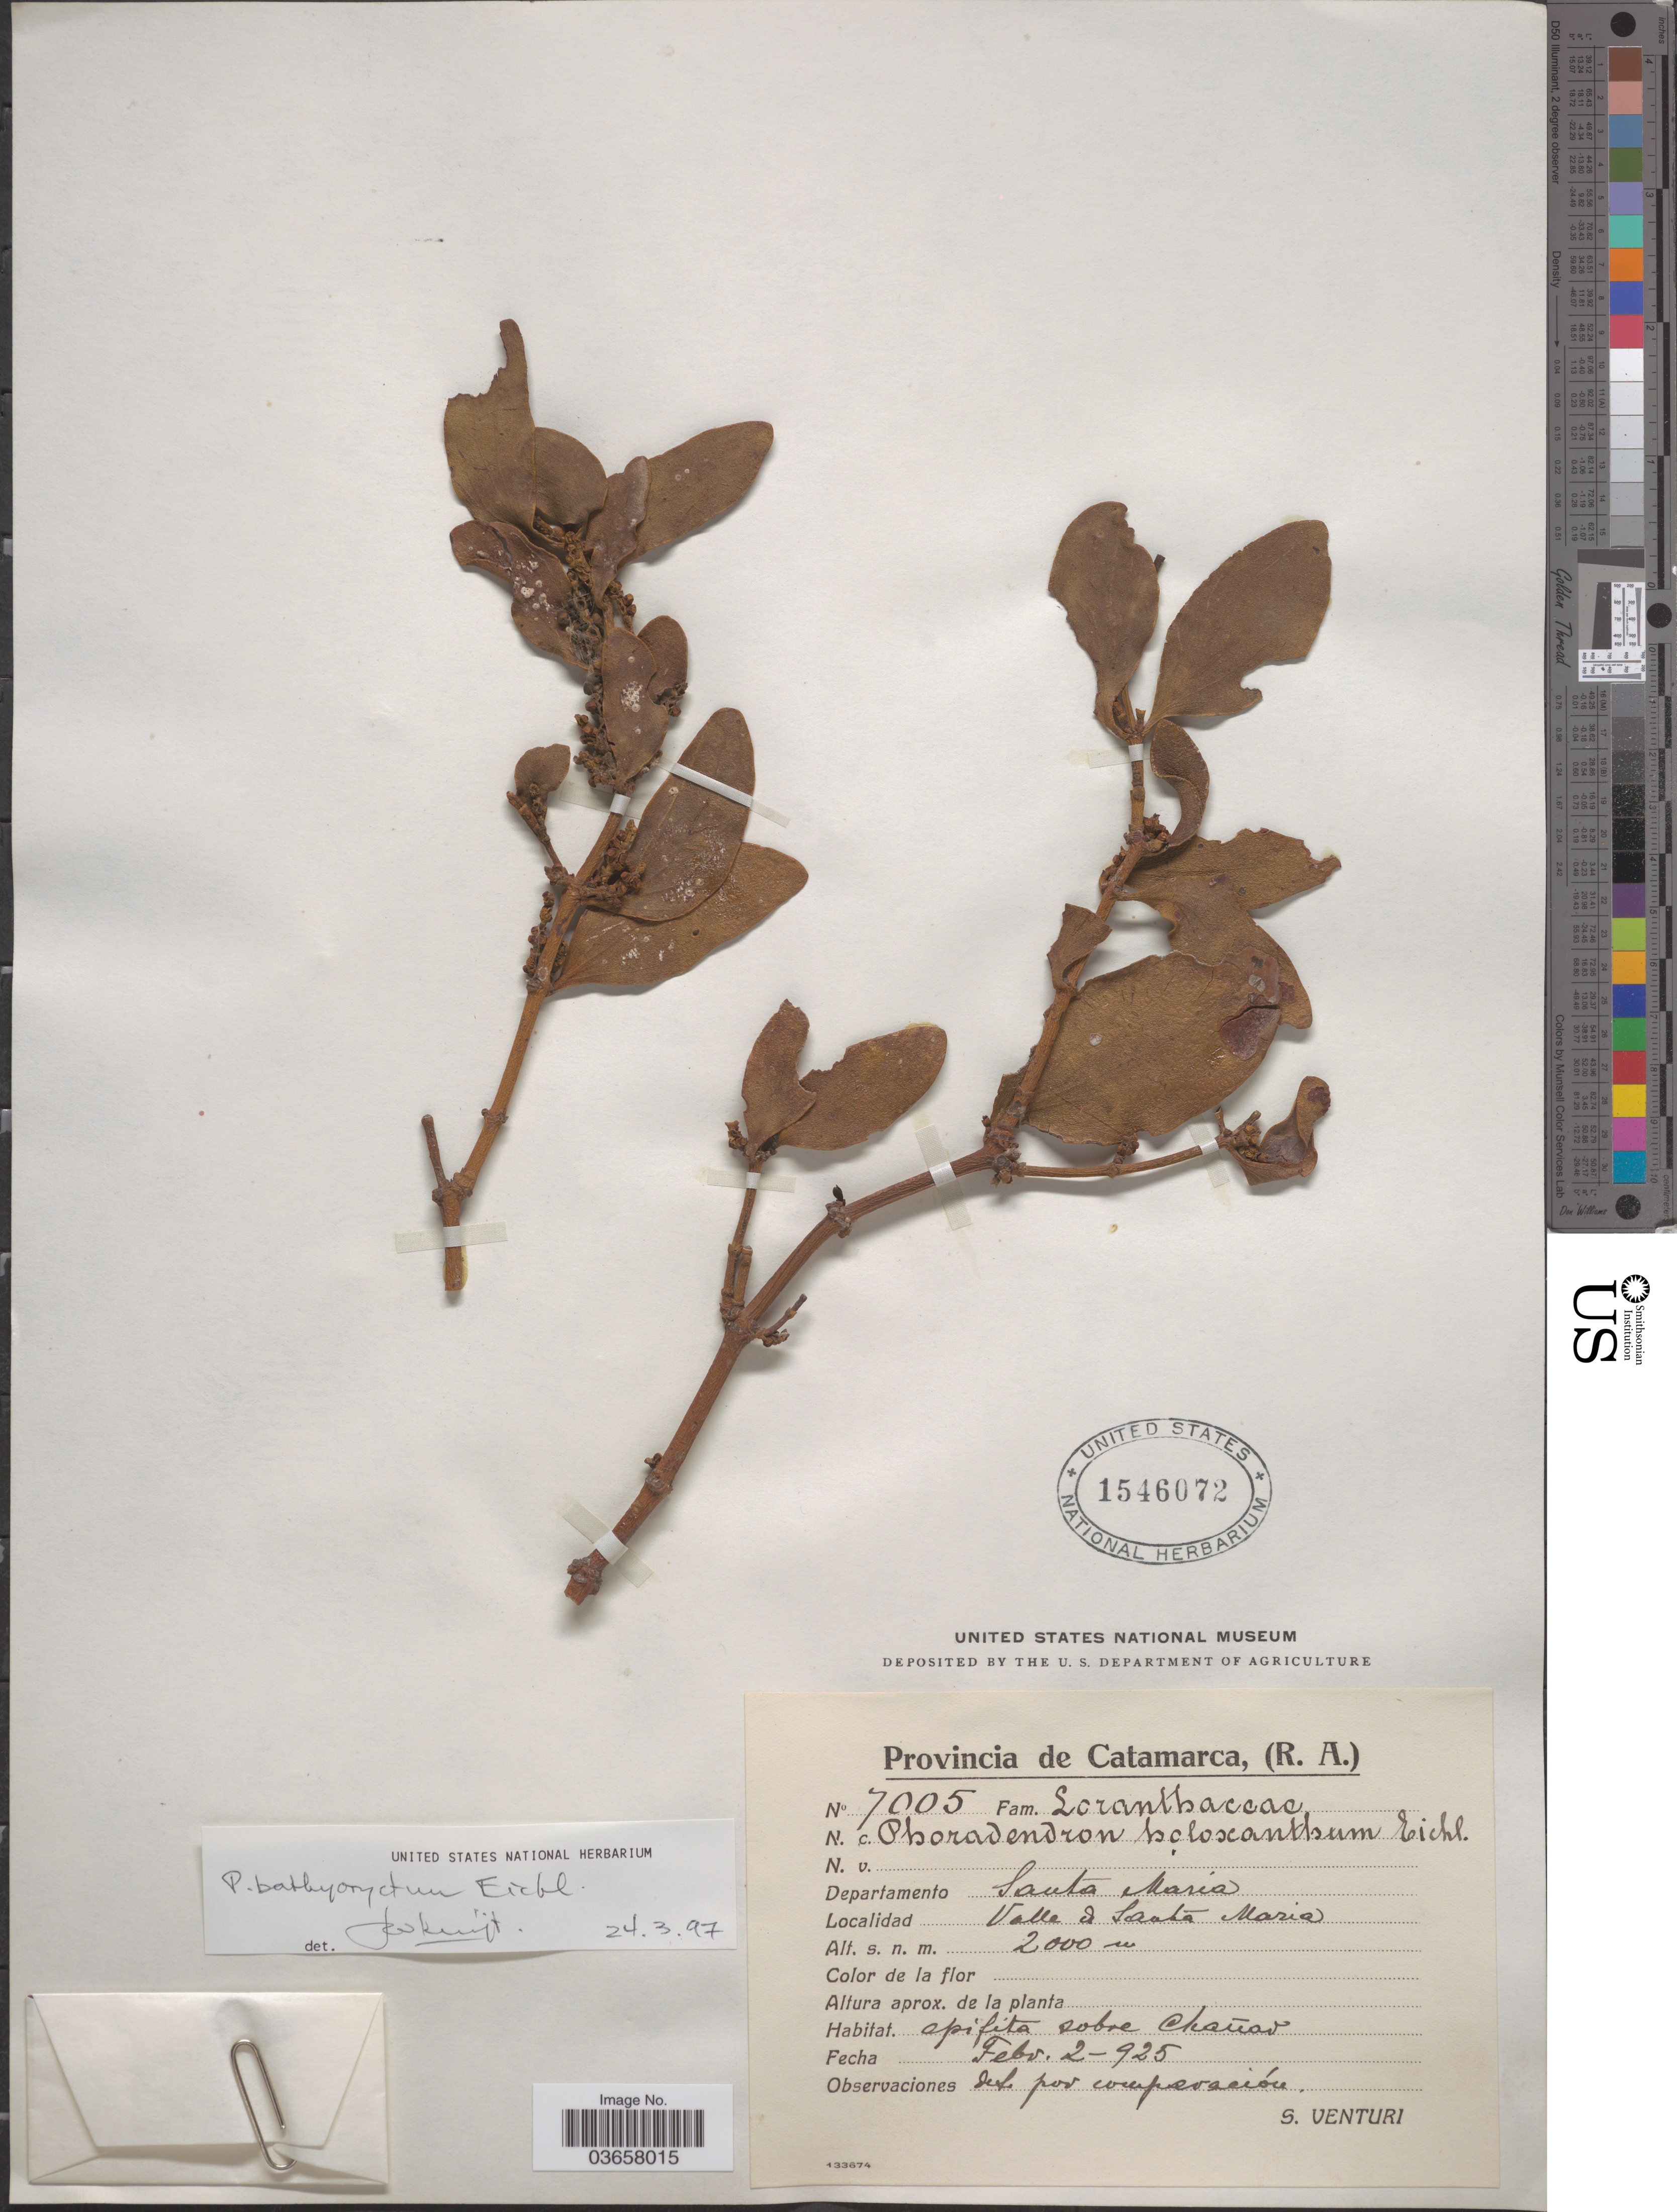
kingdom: Plantae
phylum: Tracheophyta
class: Magnoliopsida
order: Santalales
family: Viscaceae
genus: Phoradendron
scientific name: Phoradendron bathyoryctorum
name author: Eichler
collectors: S. Venturi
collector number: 7005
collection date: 1925-02-02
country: Argentina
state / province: Catamarca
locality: Departamento Santa Maria. Valle d. Santa Maria.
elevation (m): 2000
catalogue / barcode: US 1546072